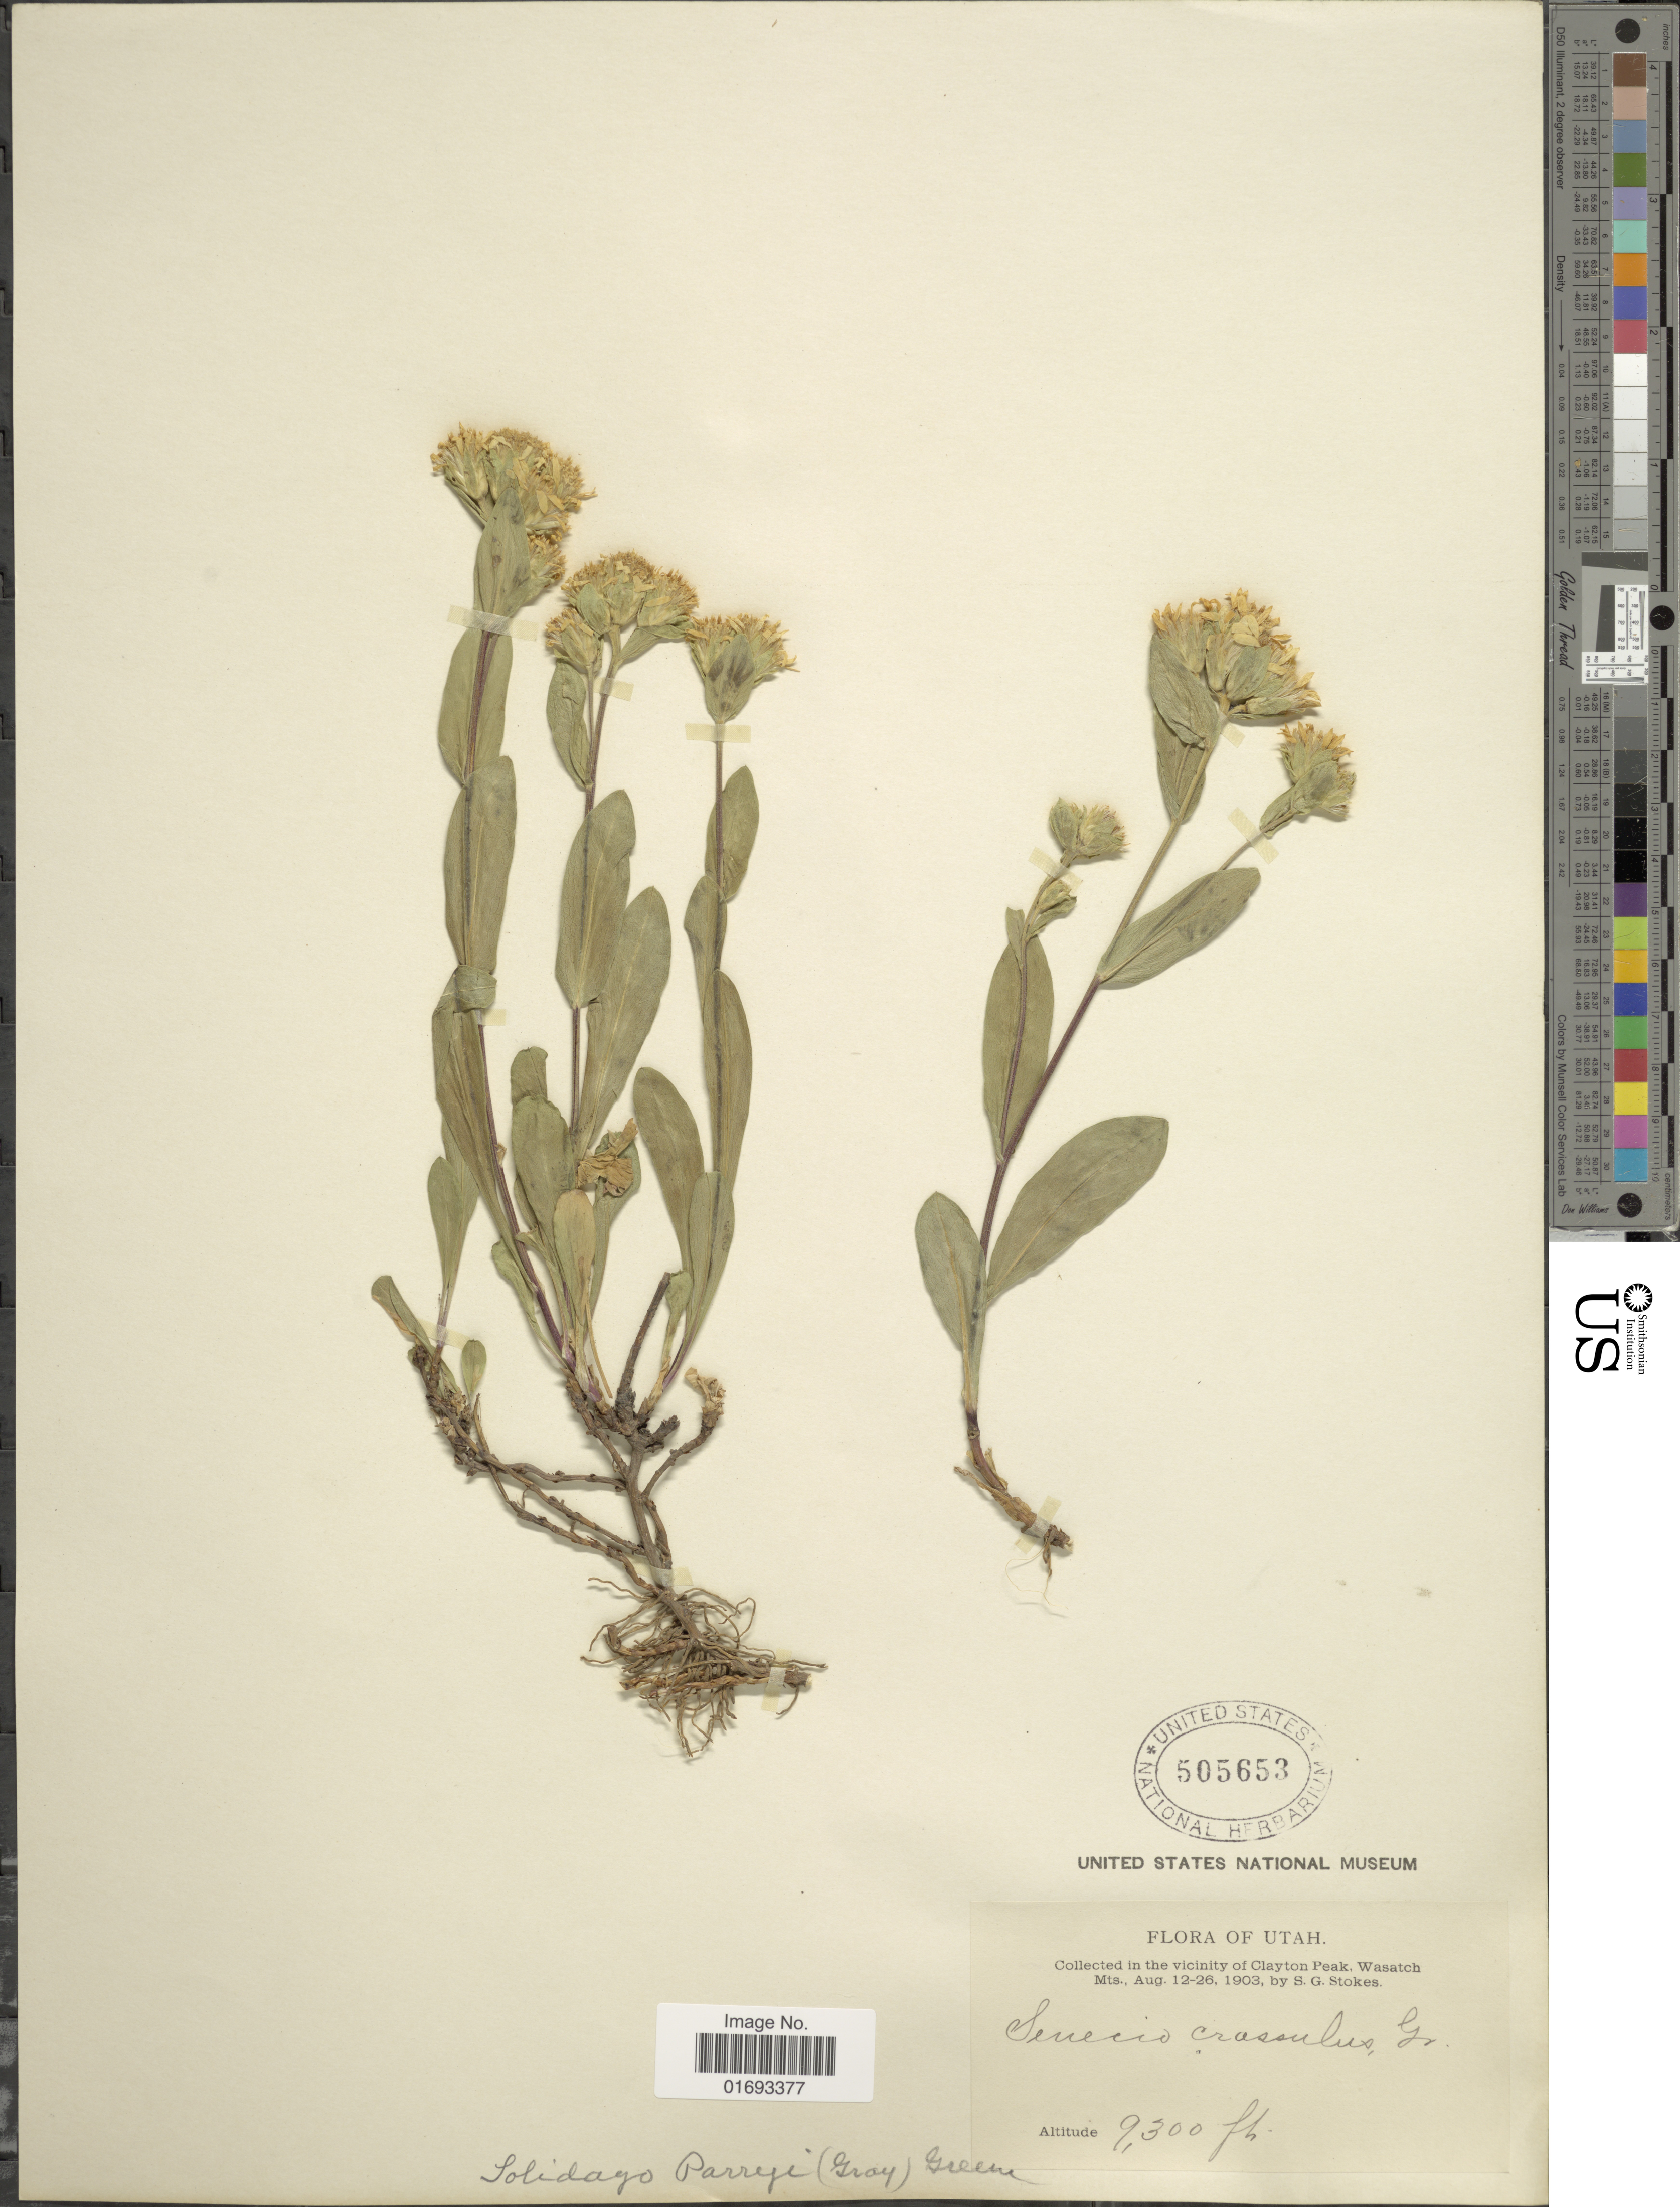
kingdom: Plantae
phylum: Tracheophyta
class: Magnoliopsida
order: Asterales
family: Asteraceae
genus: Oreochrysum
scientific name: Oreochrysum parryi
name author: (A. Gray) Rydb.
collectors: S. G. Stokes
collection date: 1903-08-12/1903-08-26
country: United States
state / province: Utah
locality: Vicinity of Clayton Peak, Wasatch Mts.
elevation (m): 2835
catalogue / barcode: US 505653